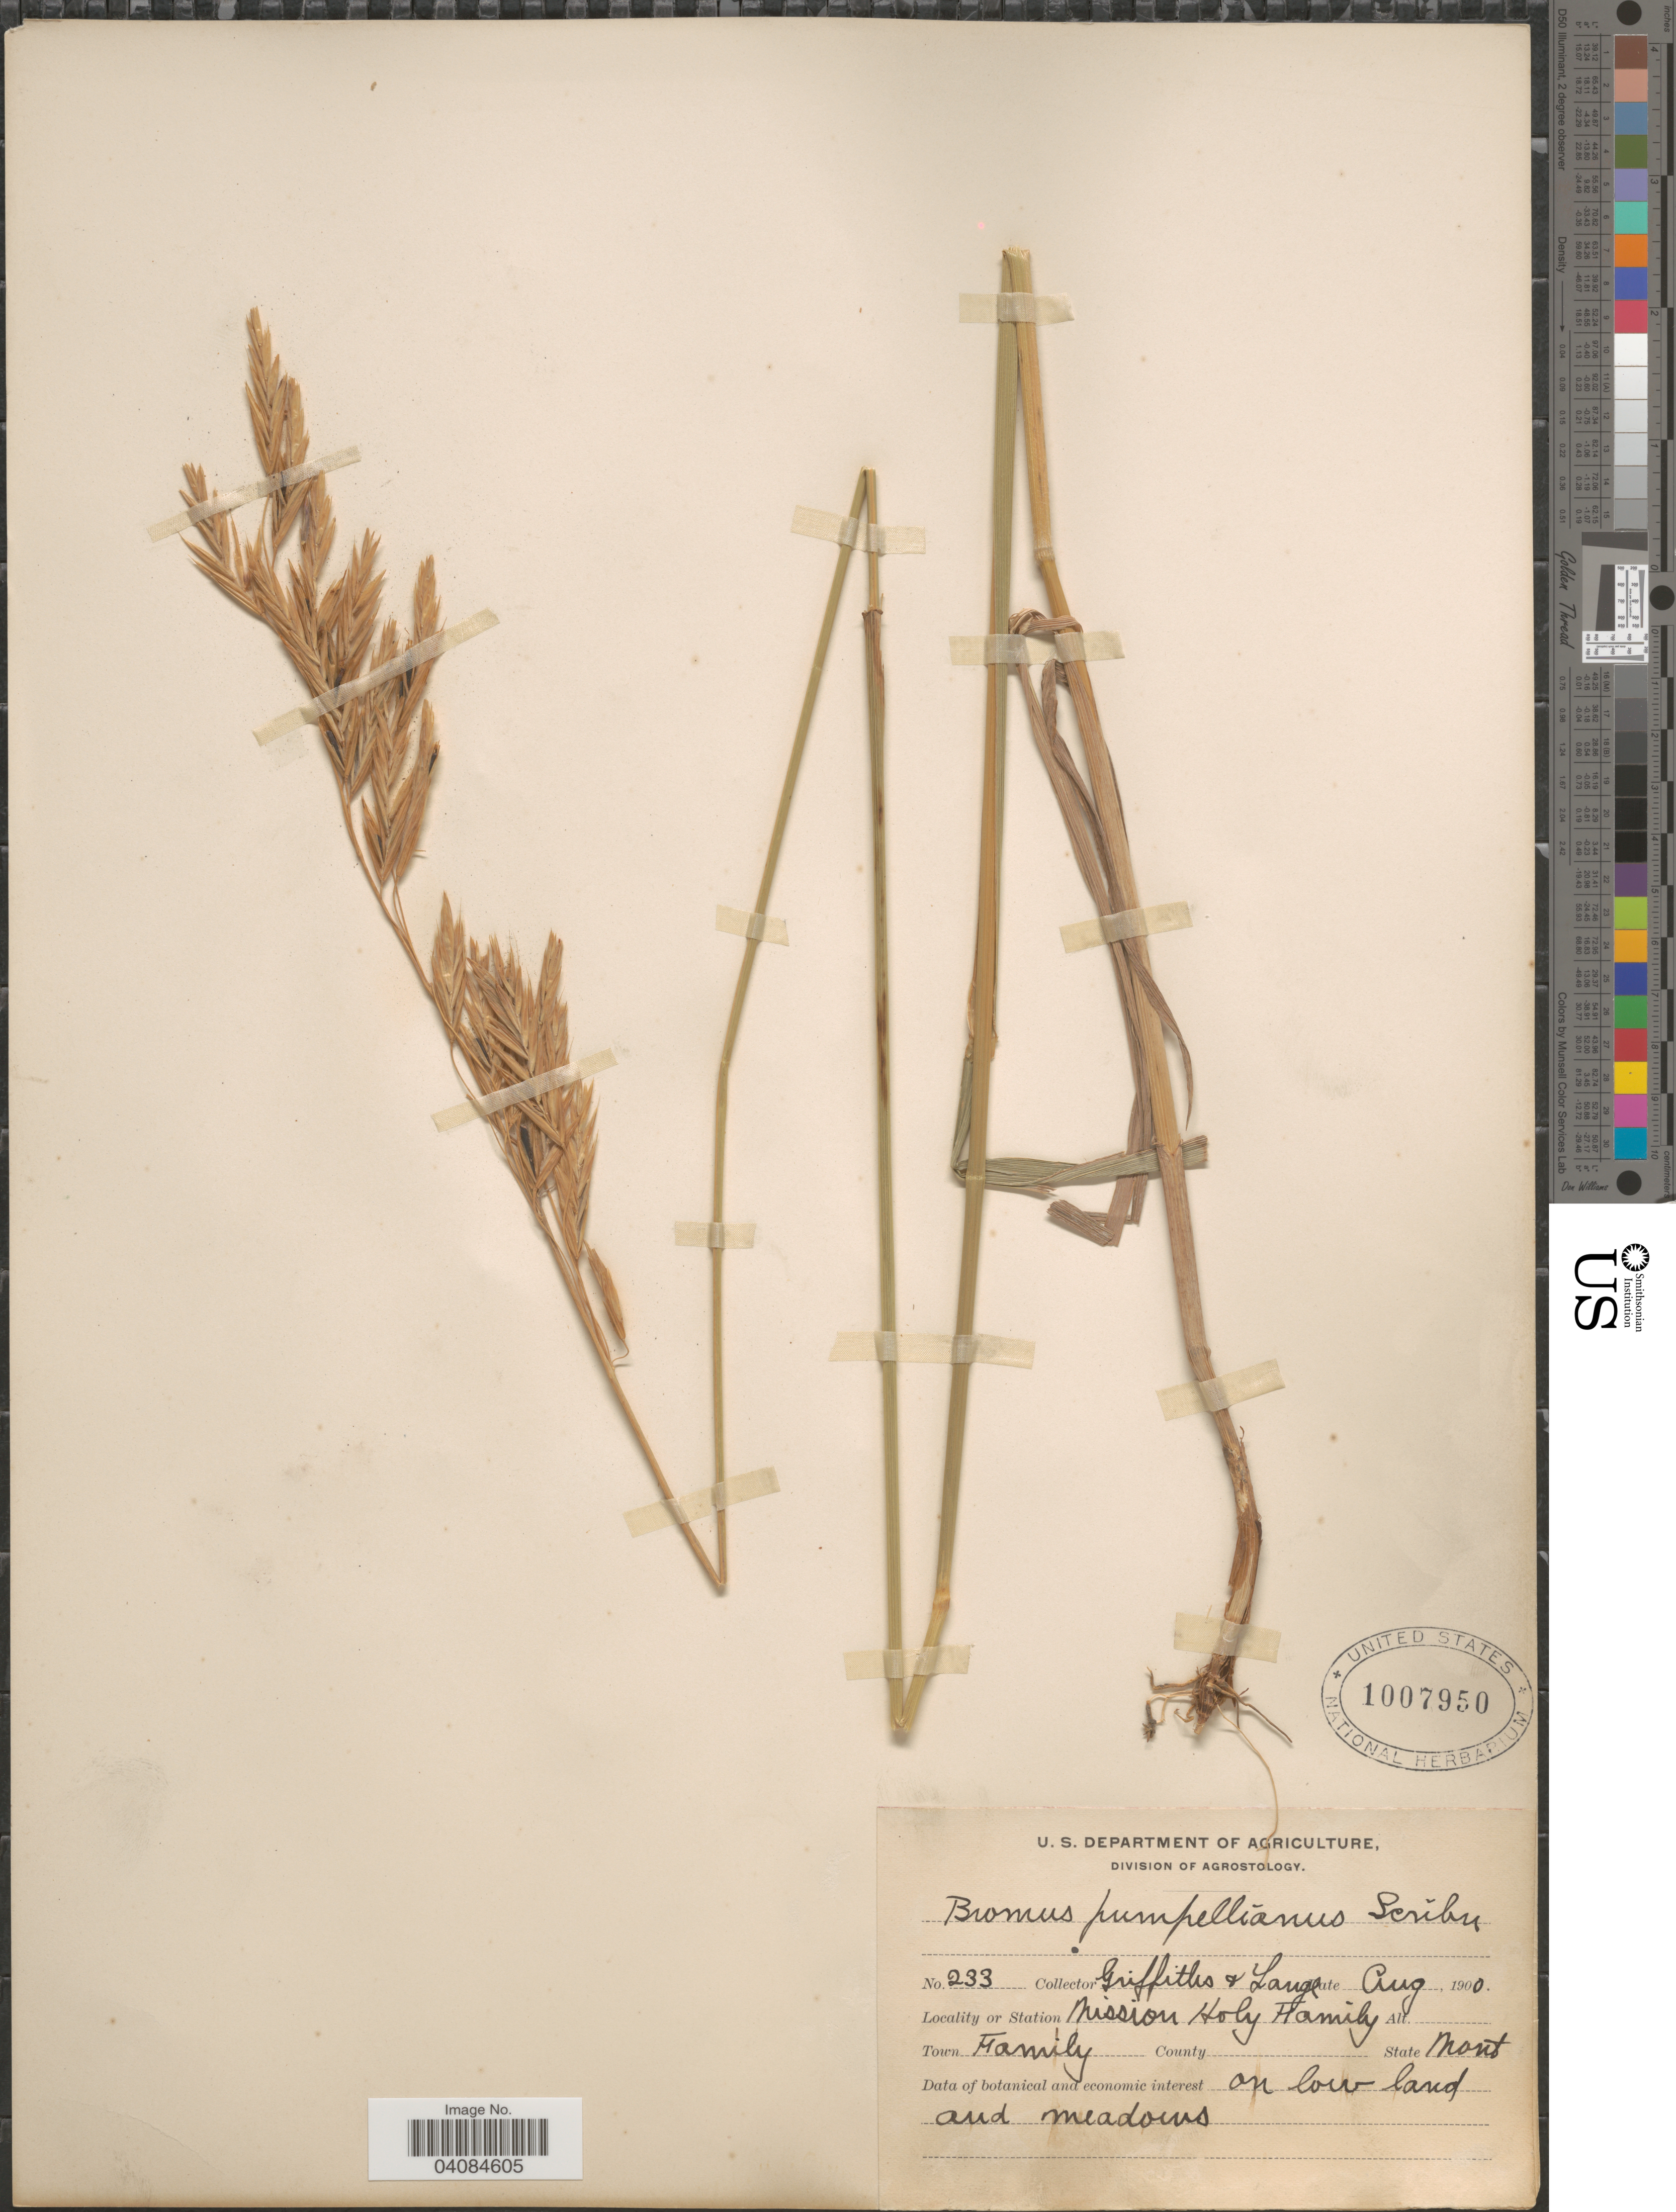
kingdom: Plantae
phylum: Tracheophyta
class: Liliopsida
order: Poales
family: Poaceae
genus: Bromus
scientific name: Bromus pumpellianus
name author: Scribn.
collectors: -- Griffiths & -- Lange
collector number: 233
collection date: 1900-08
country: United States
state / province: Montana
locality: Mission Holy Family. Town Family.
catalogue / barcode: US 1007950